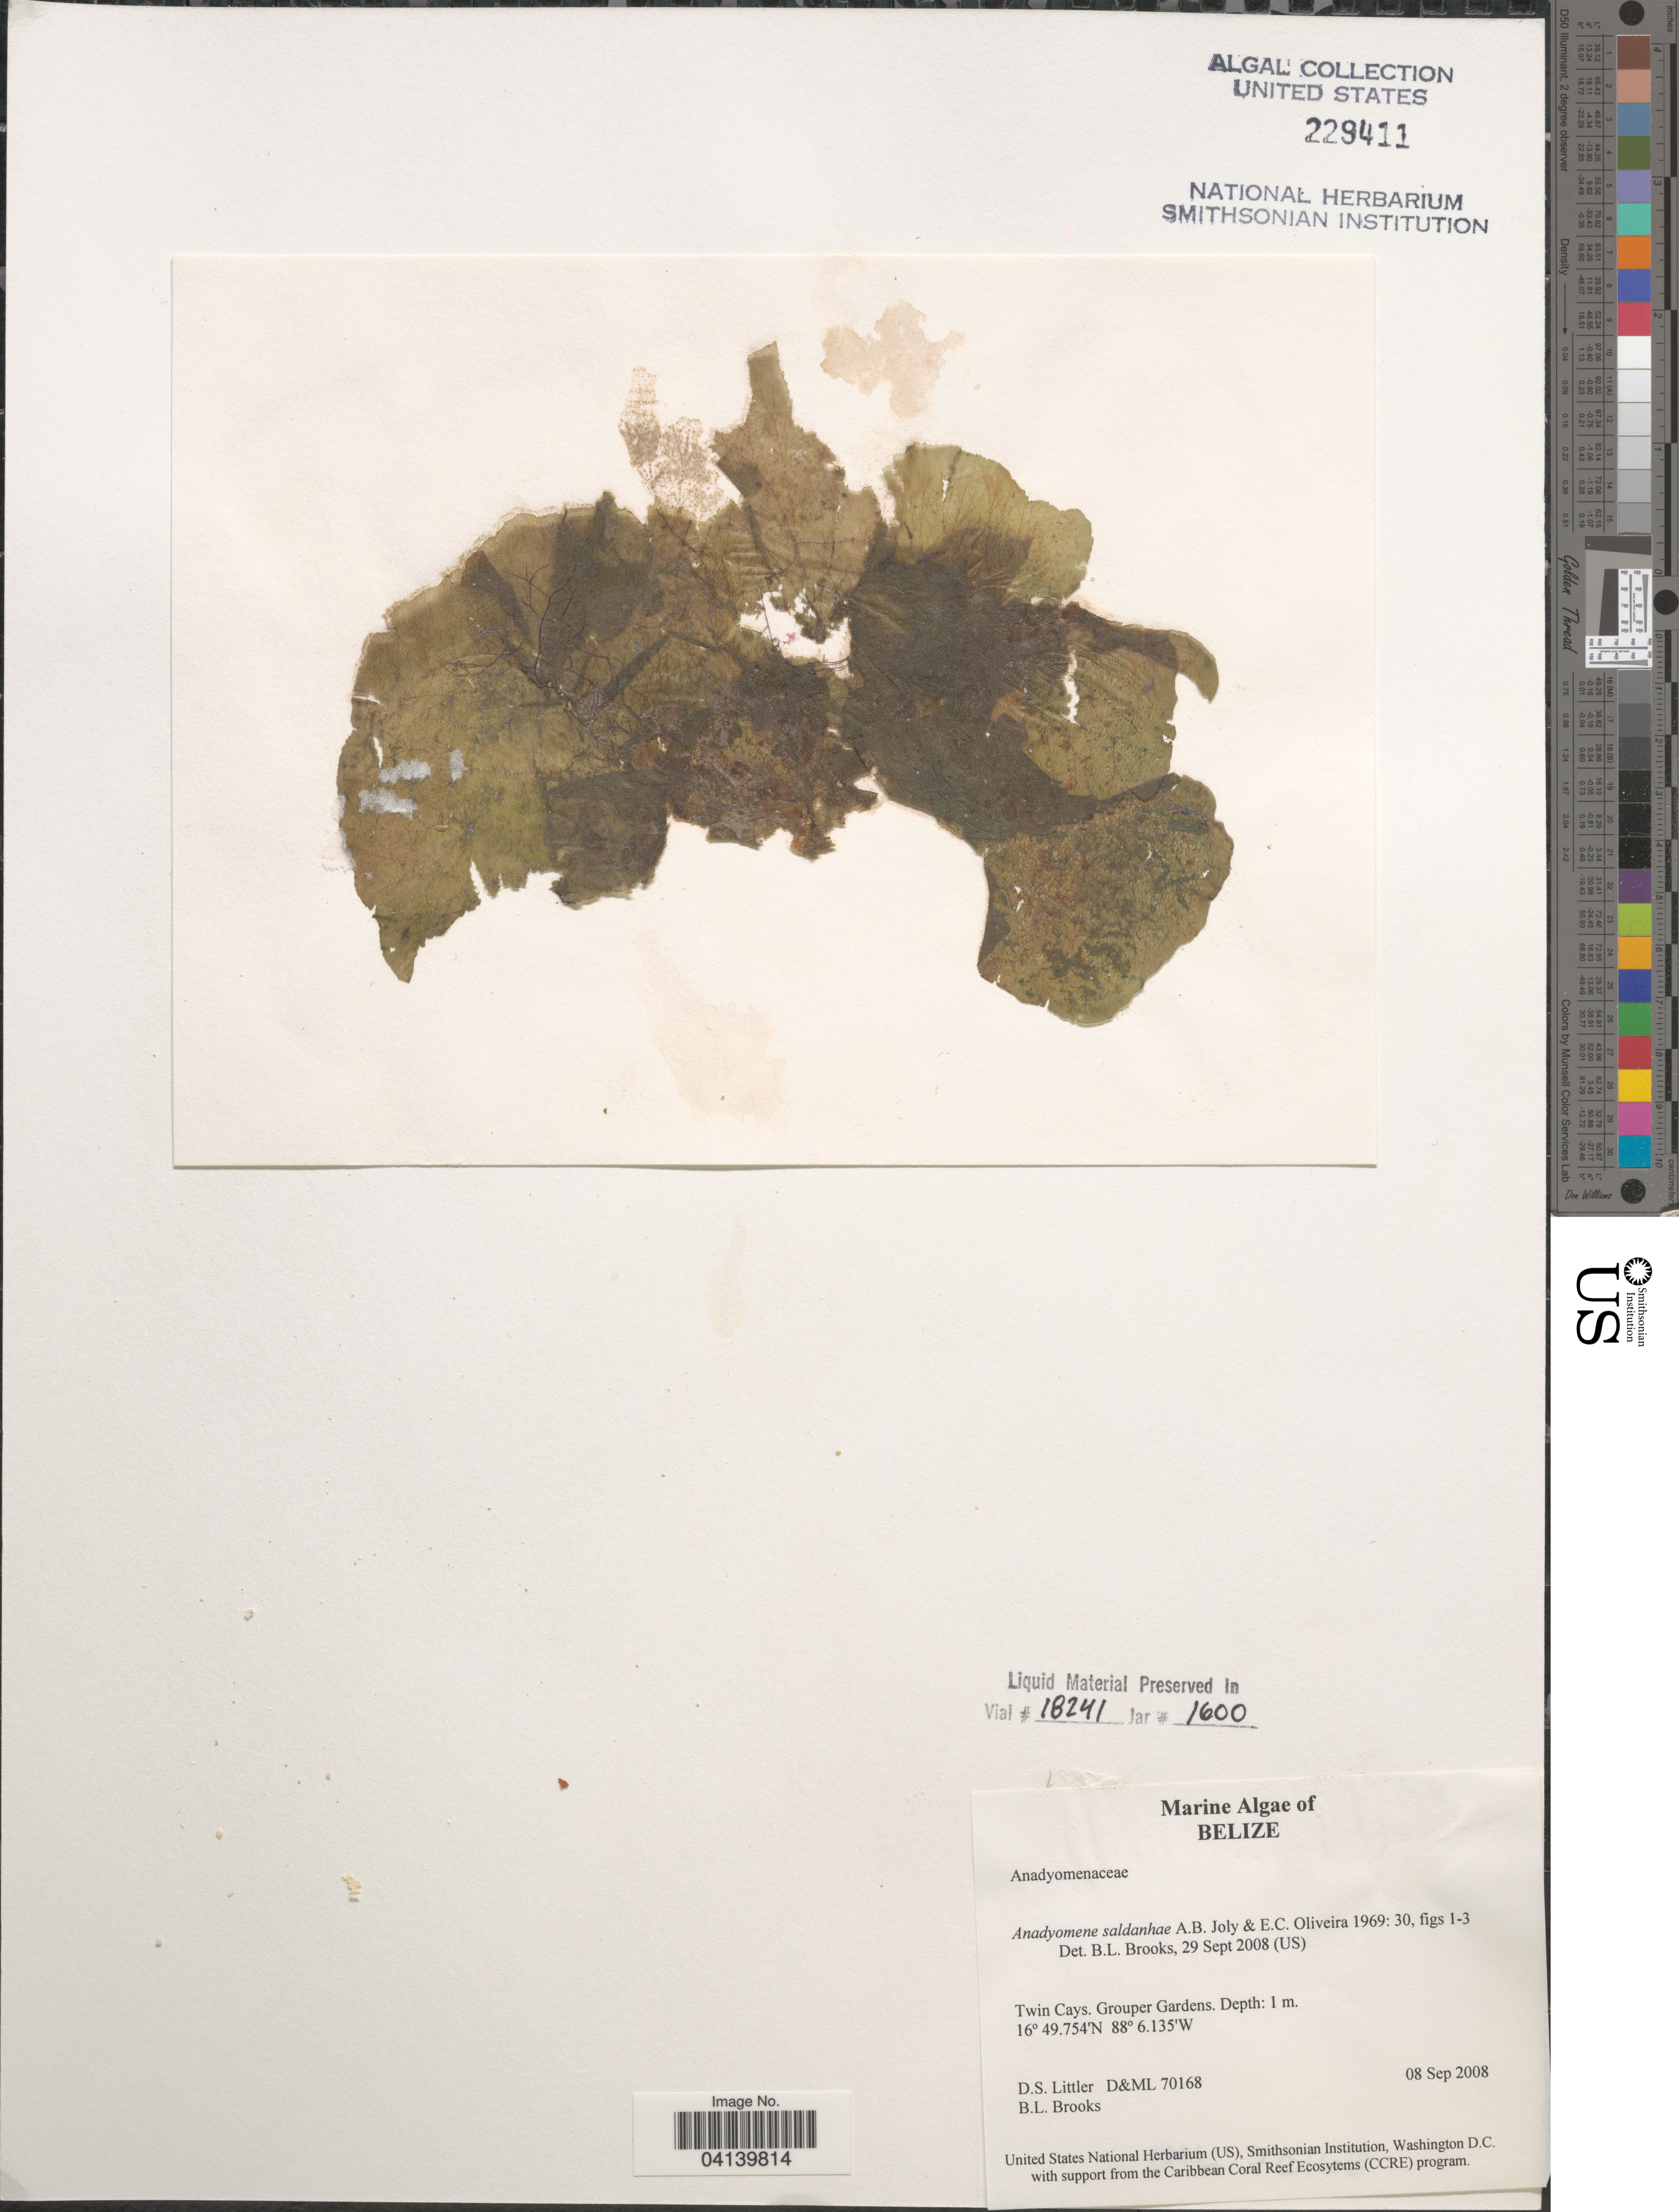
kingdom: Plantae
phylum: Chlorophyta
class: Ulvophyceae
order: Cladophorales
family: Anadyomenaceae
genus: Anadyomene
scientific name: Anadyomene saldanhae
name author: A.B. Joly & E.C. Oliveira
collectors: D. S. Littler & B. Brooks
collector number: D&ML 70168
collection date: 2008-09-08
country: Belize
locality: Twin Cays. Grouper Gardens.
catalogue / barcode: US 229411